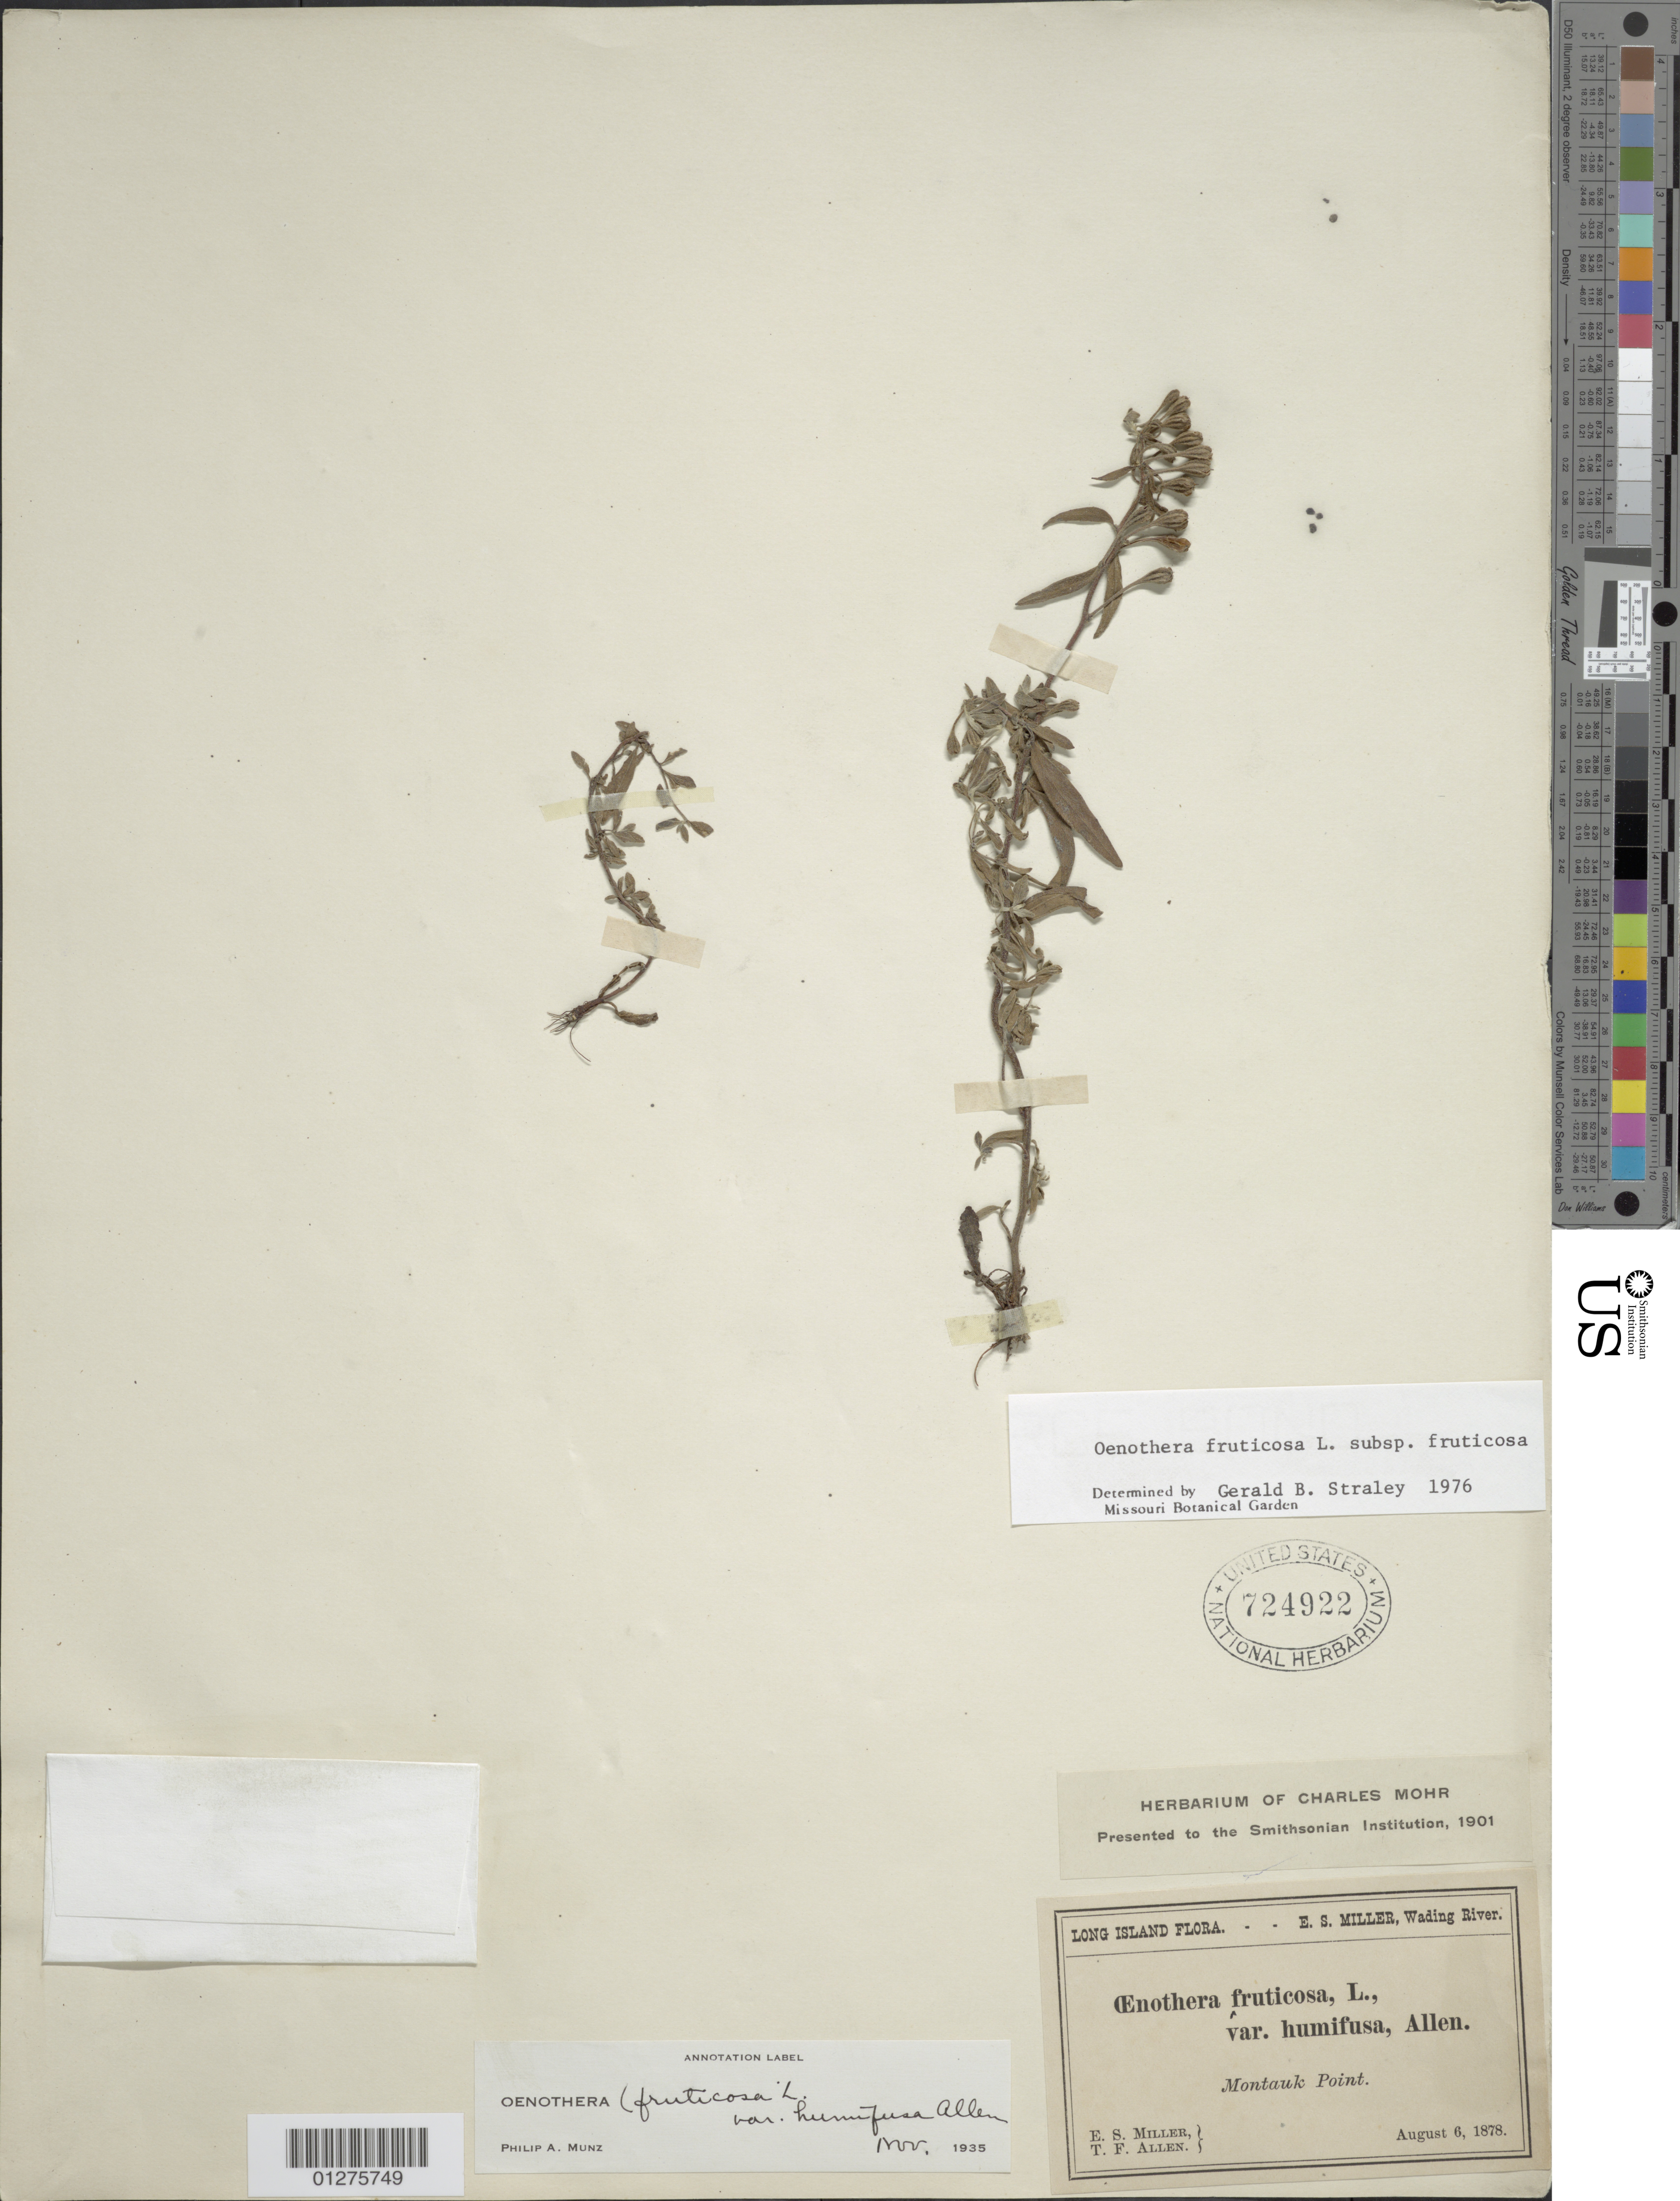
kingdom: Plantae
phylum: Tracheophyta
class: Magnoliopsida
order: Myrtales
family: Onagraceae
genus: Oenothera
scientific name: Oenothera fruticosa subsp. fruticosa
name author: L.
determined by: Straley, G. B.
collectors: E. S. Miller & T. Allen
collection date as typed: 06 Aug 1878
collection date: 1878-08-06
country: United States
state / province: New York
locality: Montauk Point.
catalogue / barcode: US 724922